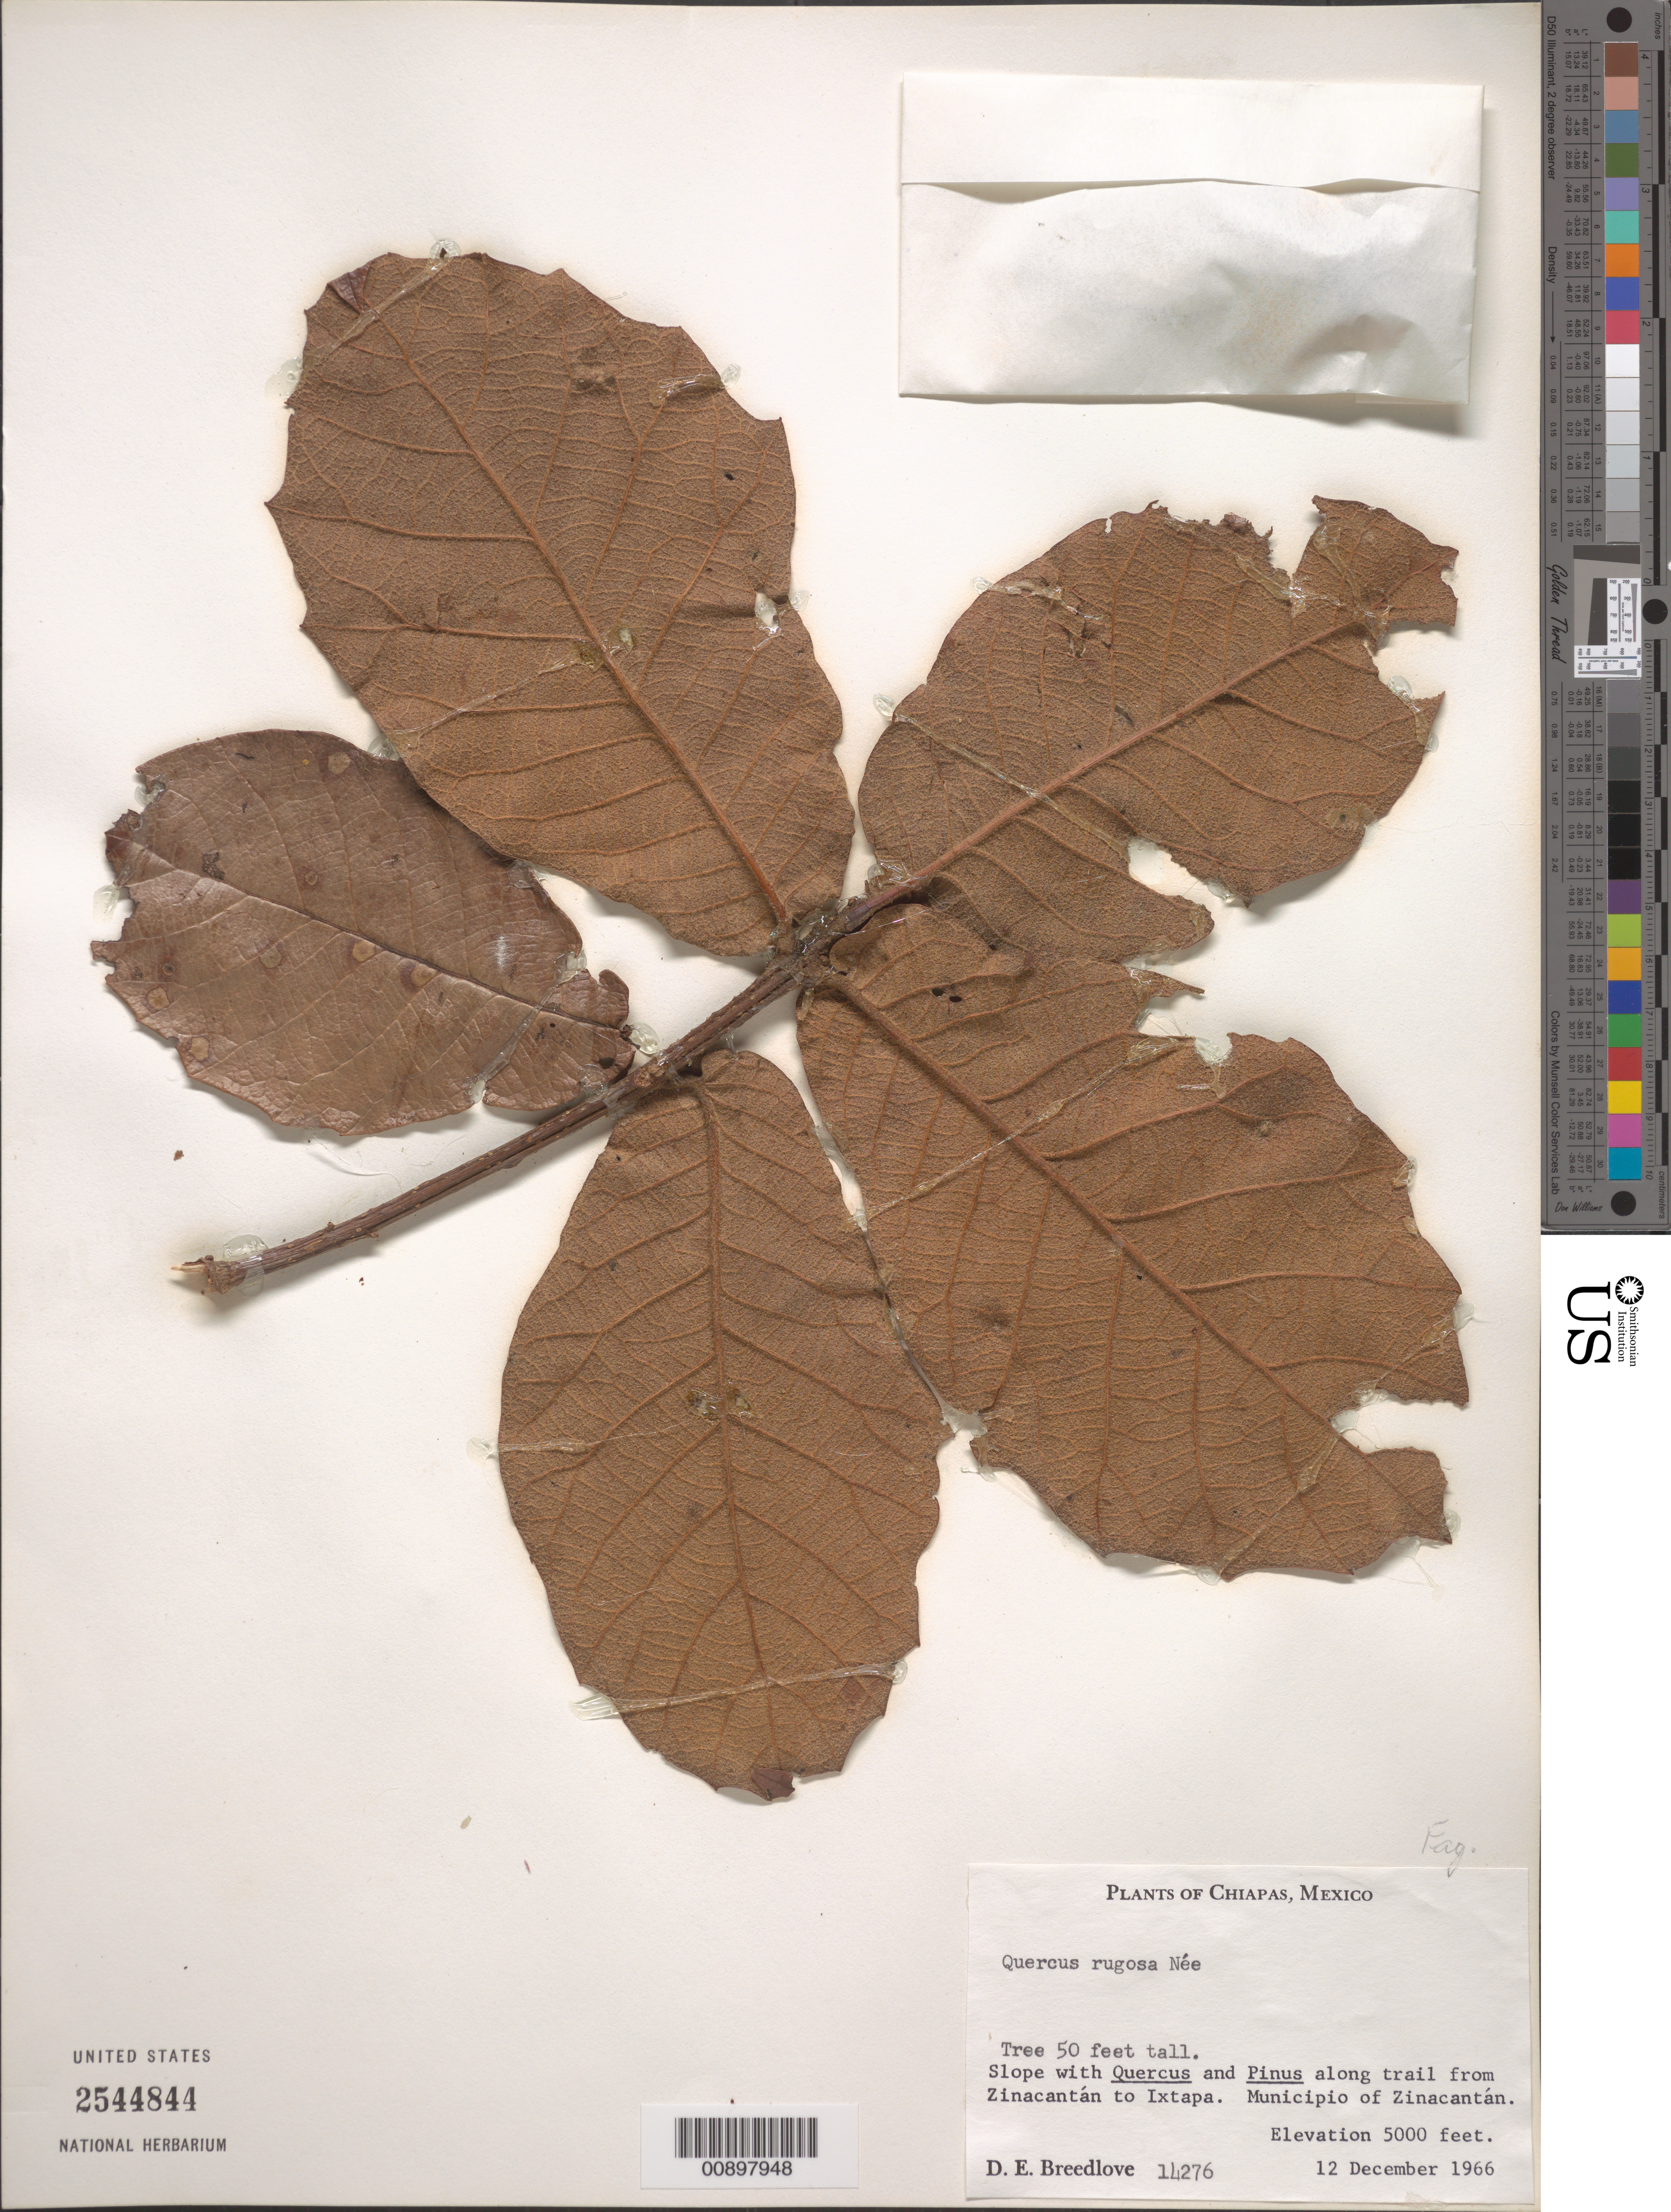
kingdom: Plantae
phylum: Tracheophyta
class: Magnoliopsida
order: Fagales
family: Fagaceae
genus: Quercus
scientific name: Quercus rugosa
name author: Née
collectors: D. E. Breedlove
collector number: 14276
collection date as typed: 12 Dec 1966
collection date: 1966-12-12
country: Mexico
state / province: Chiapas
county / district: Zinacantán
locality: Along trail from Zinacantán to Ixtapa. Municipio of Zinacantán.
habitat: Slope with Quercus and Pinus along trail.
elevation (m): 1524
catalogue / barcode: US 2544844